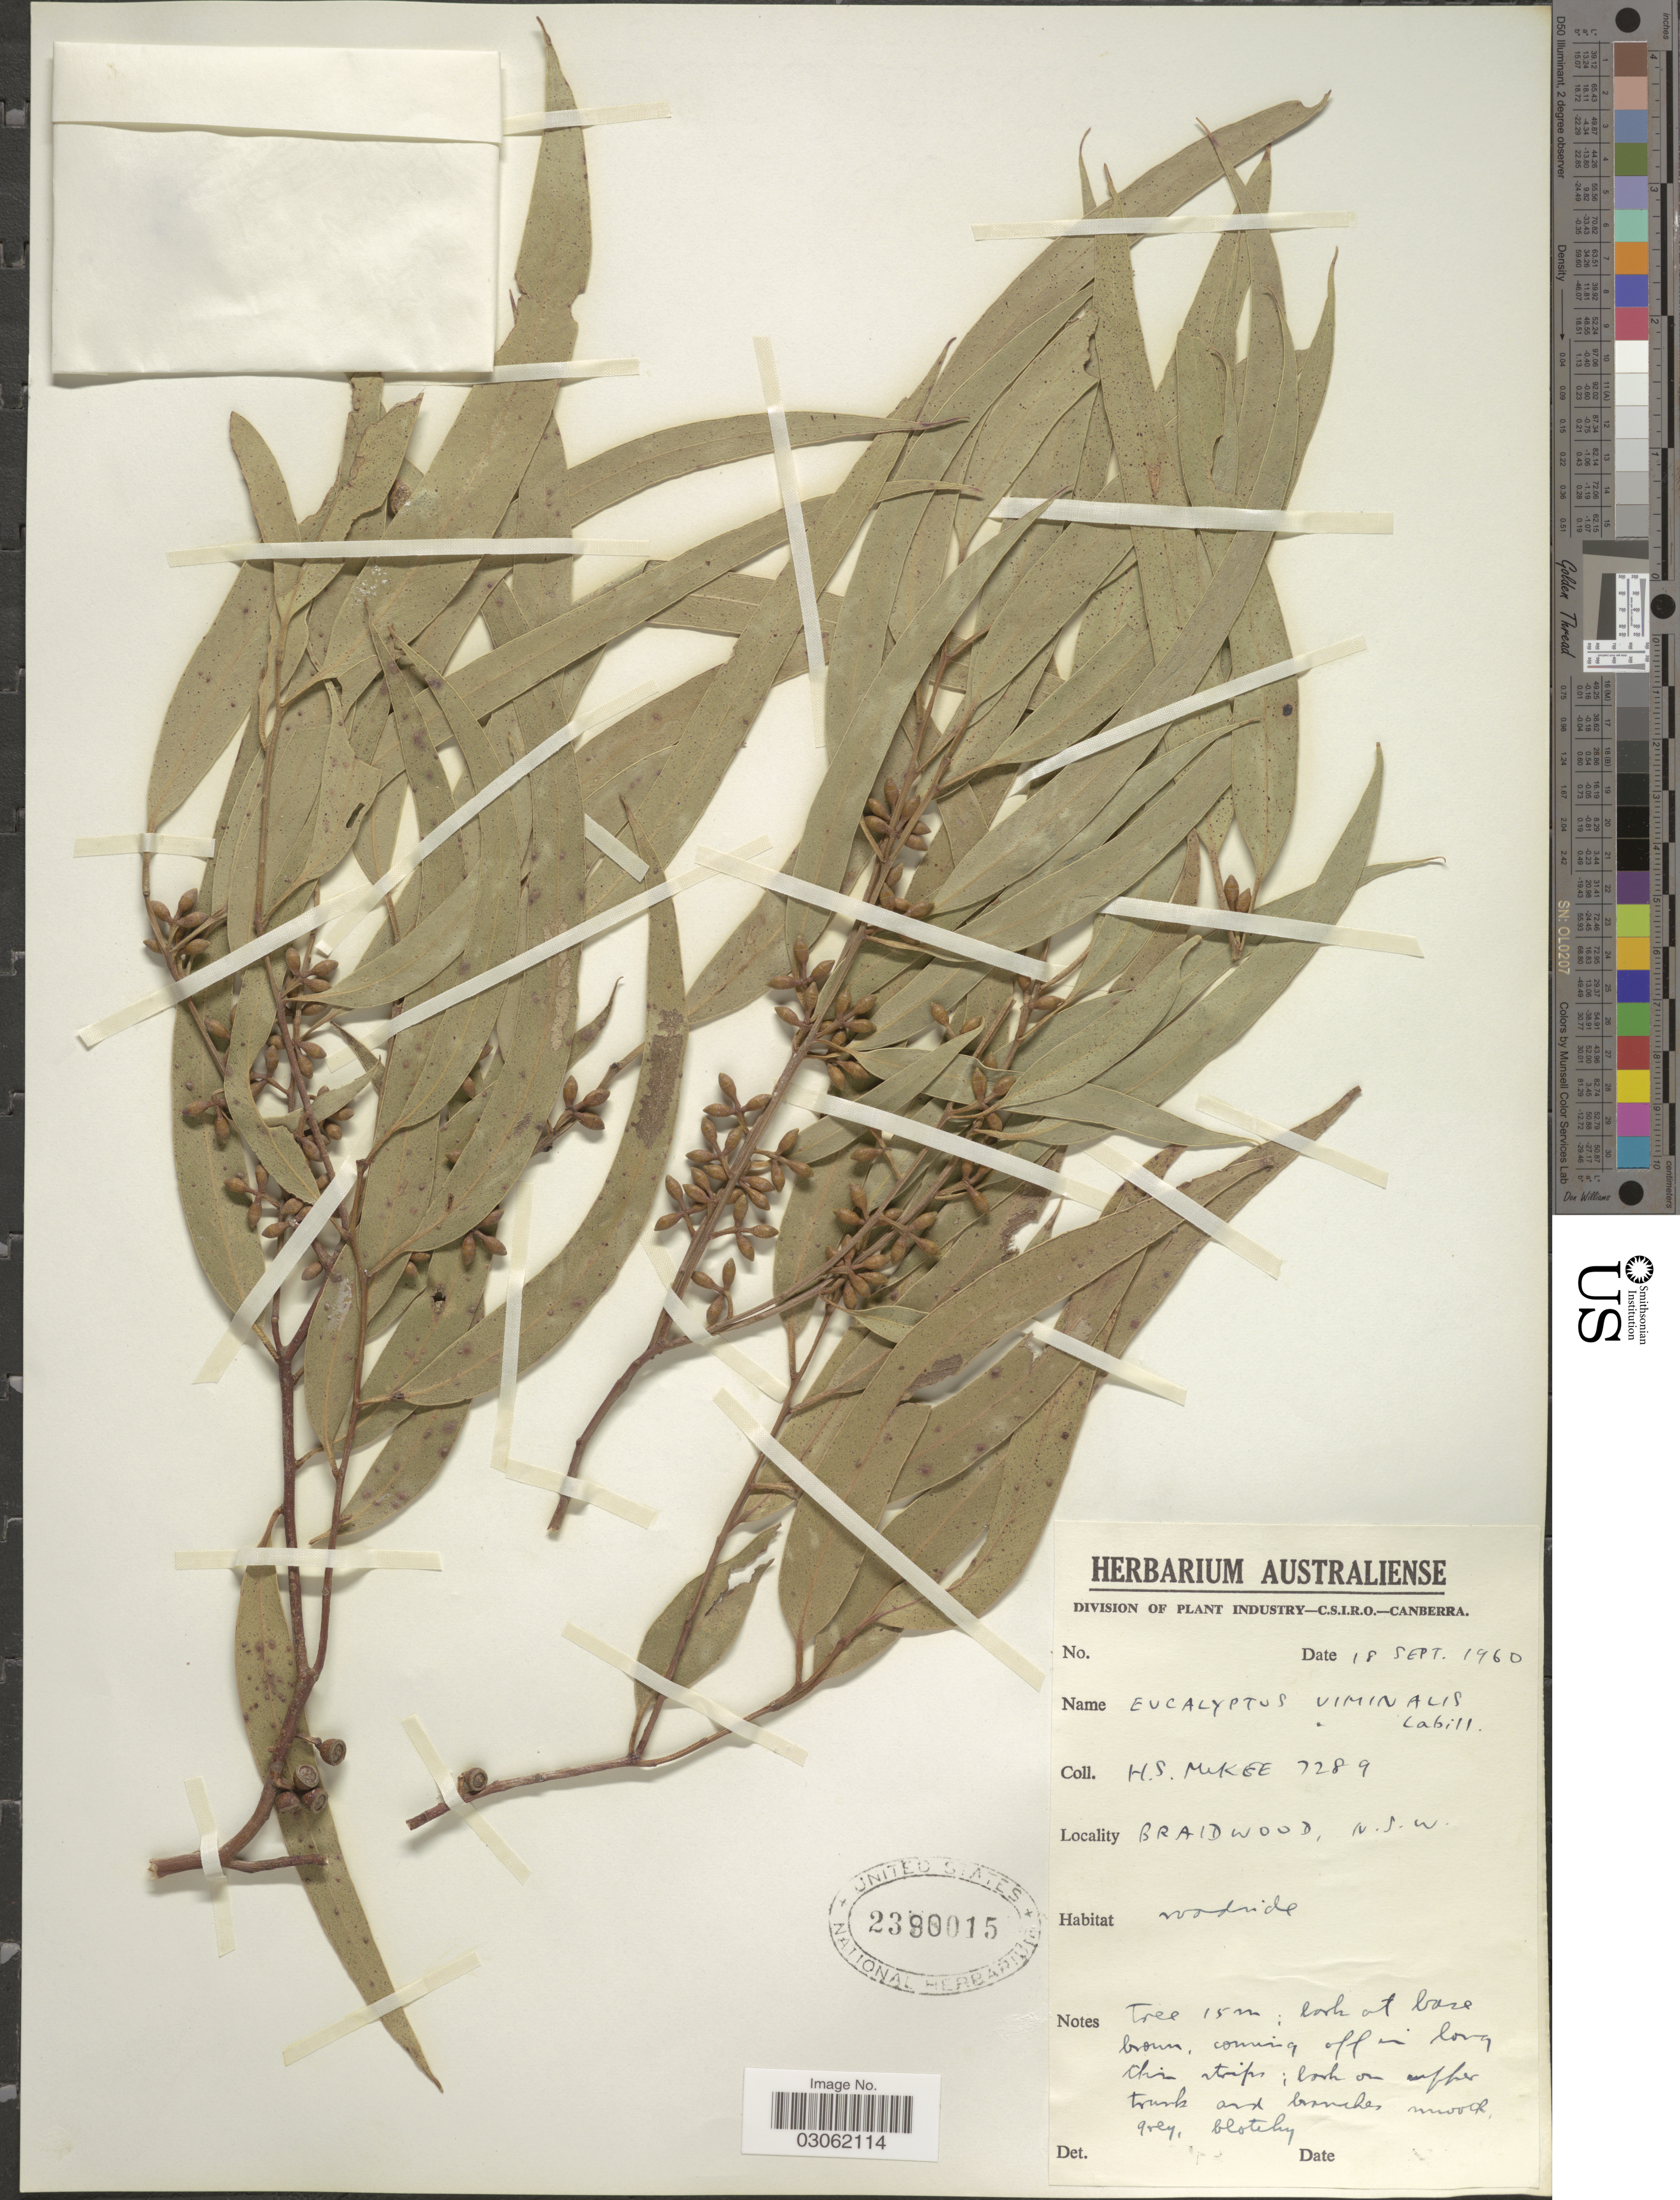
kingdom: Plantae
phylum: Tracheophyta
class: Magnoliopsida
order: Myrtales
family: Myrtaceae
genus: Eucalyptus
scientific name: Eucalyptus viminalis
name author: Labill.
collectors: H. S. McKee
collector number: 7289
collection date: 1960-09-18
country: Australia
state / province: New South Wales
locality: Braidwood, N. S. W.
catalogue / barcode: US 2390015